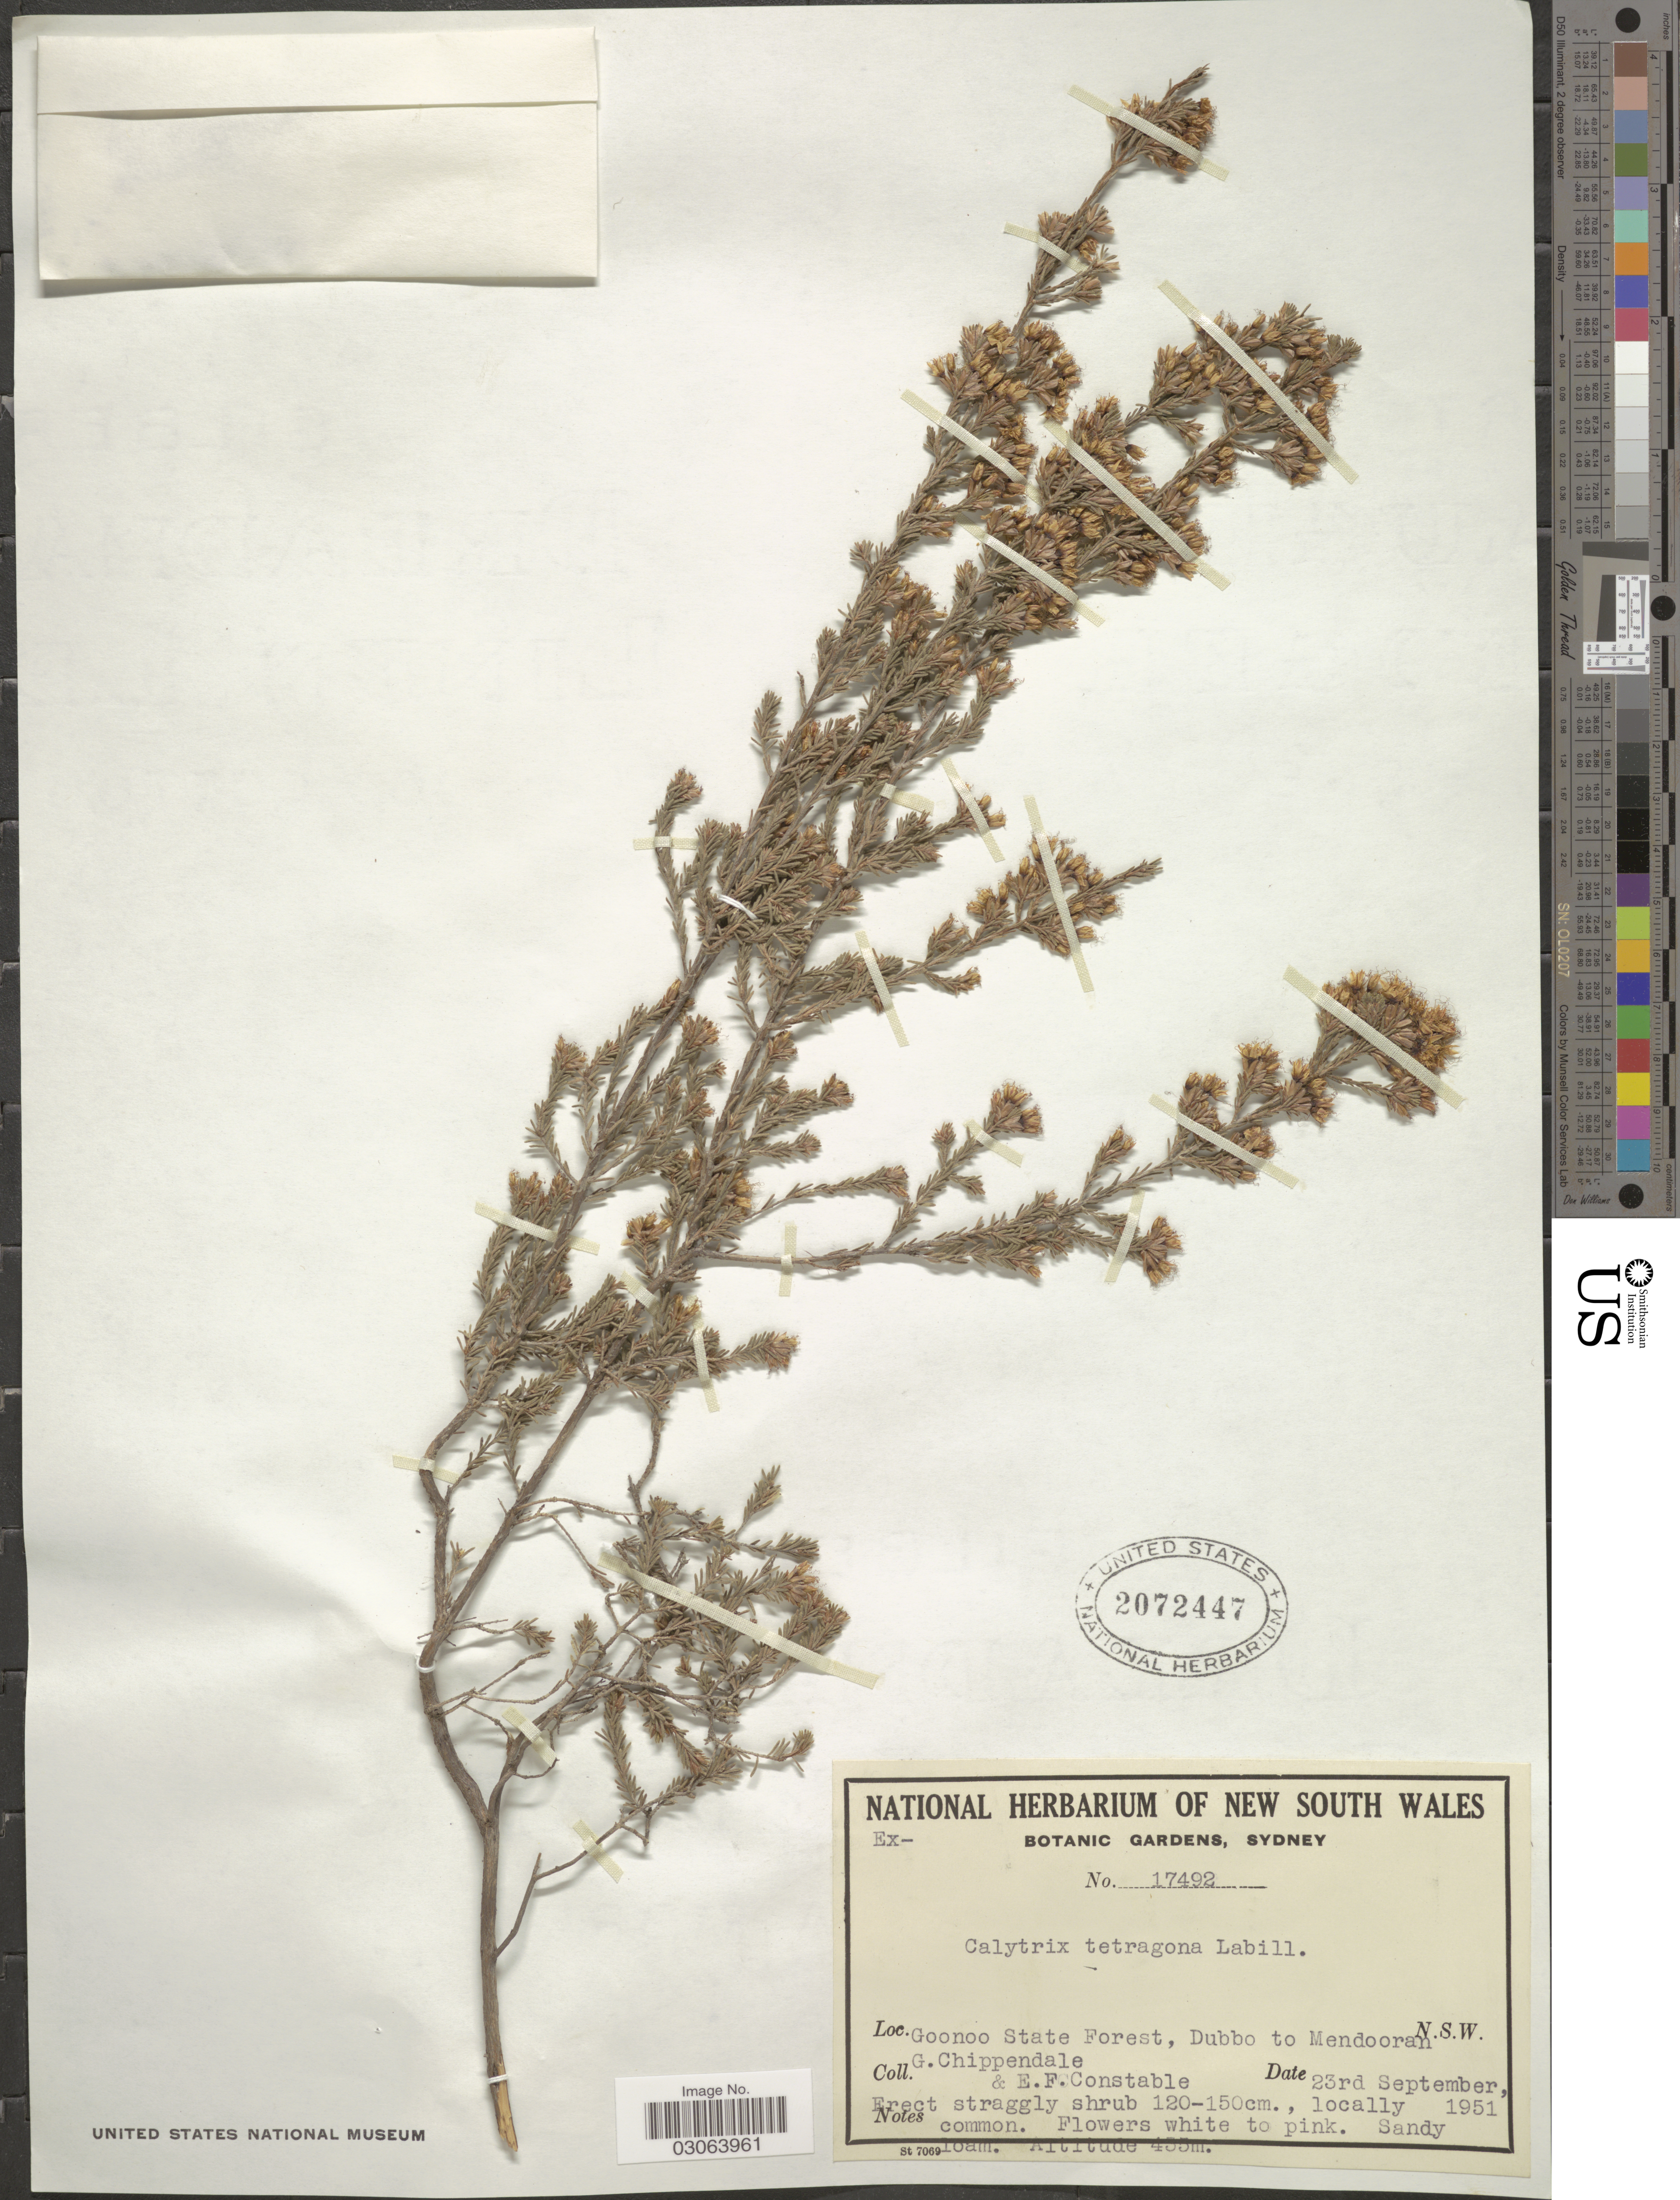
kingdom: Plantae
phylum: Tracheophyta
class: Magnoliopsida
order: Myrtales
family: Myrtaceae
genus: Calytrix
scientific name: Calytrix tetragona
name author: Labill.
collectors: G. Chippendale & E. F. Constable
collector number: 17492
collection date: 1951-09-23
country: Australia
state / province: New South Wales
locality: Goonoo State Forest, Dubbo to Mendooran.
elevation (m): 433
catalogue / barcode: US 2072447